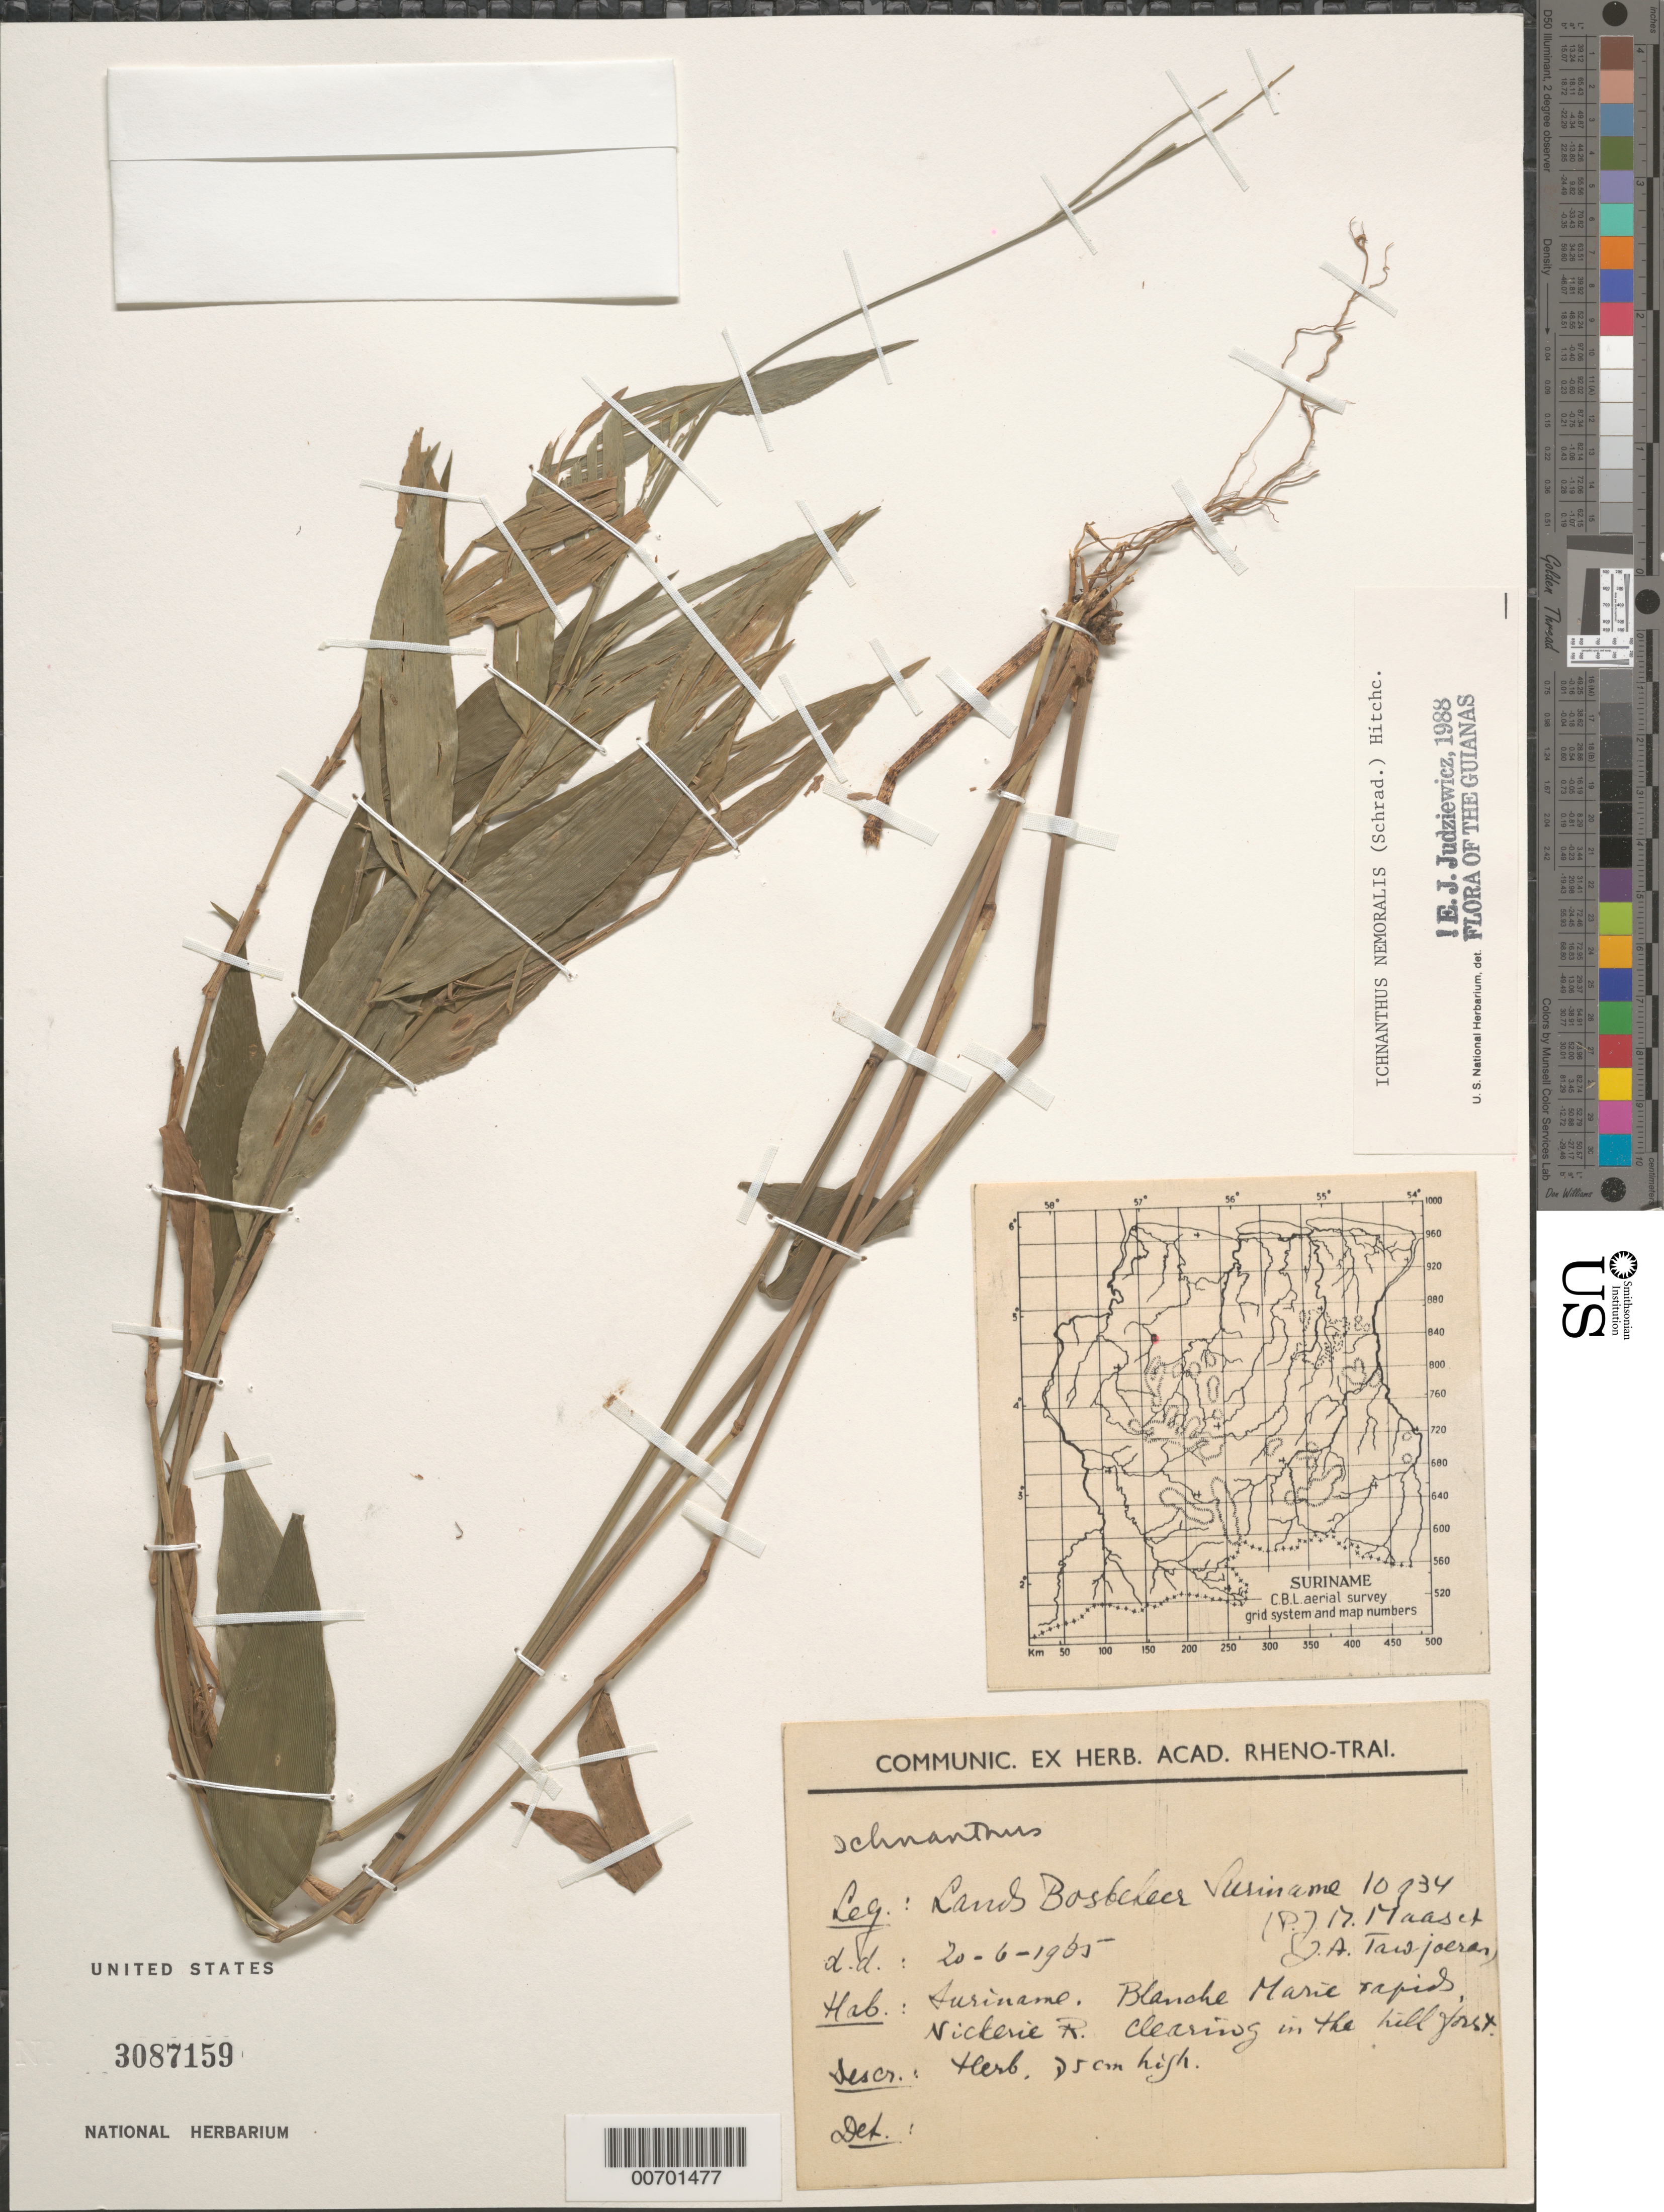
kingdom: Plantae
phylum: Tracheophyta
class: Liliopsida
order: Poales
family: Poaceae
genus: Ichnanthus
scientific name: Ichnanthus nemoralis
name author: (Schrad.) Hitchc. & Chase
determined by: Judziewicz, E. J.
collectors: P. Maas & J. Tawjoeran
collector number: LBB 10934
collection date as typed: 20-Jun-65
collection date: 1965-06-20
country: Suriname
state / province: Sipaliwini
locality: Nickerie R., Blanche Marie rapids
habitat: Clearing in the hill forest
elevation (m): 50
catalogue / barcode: US 3087159